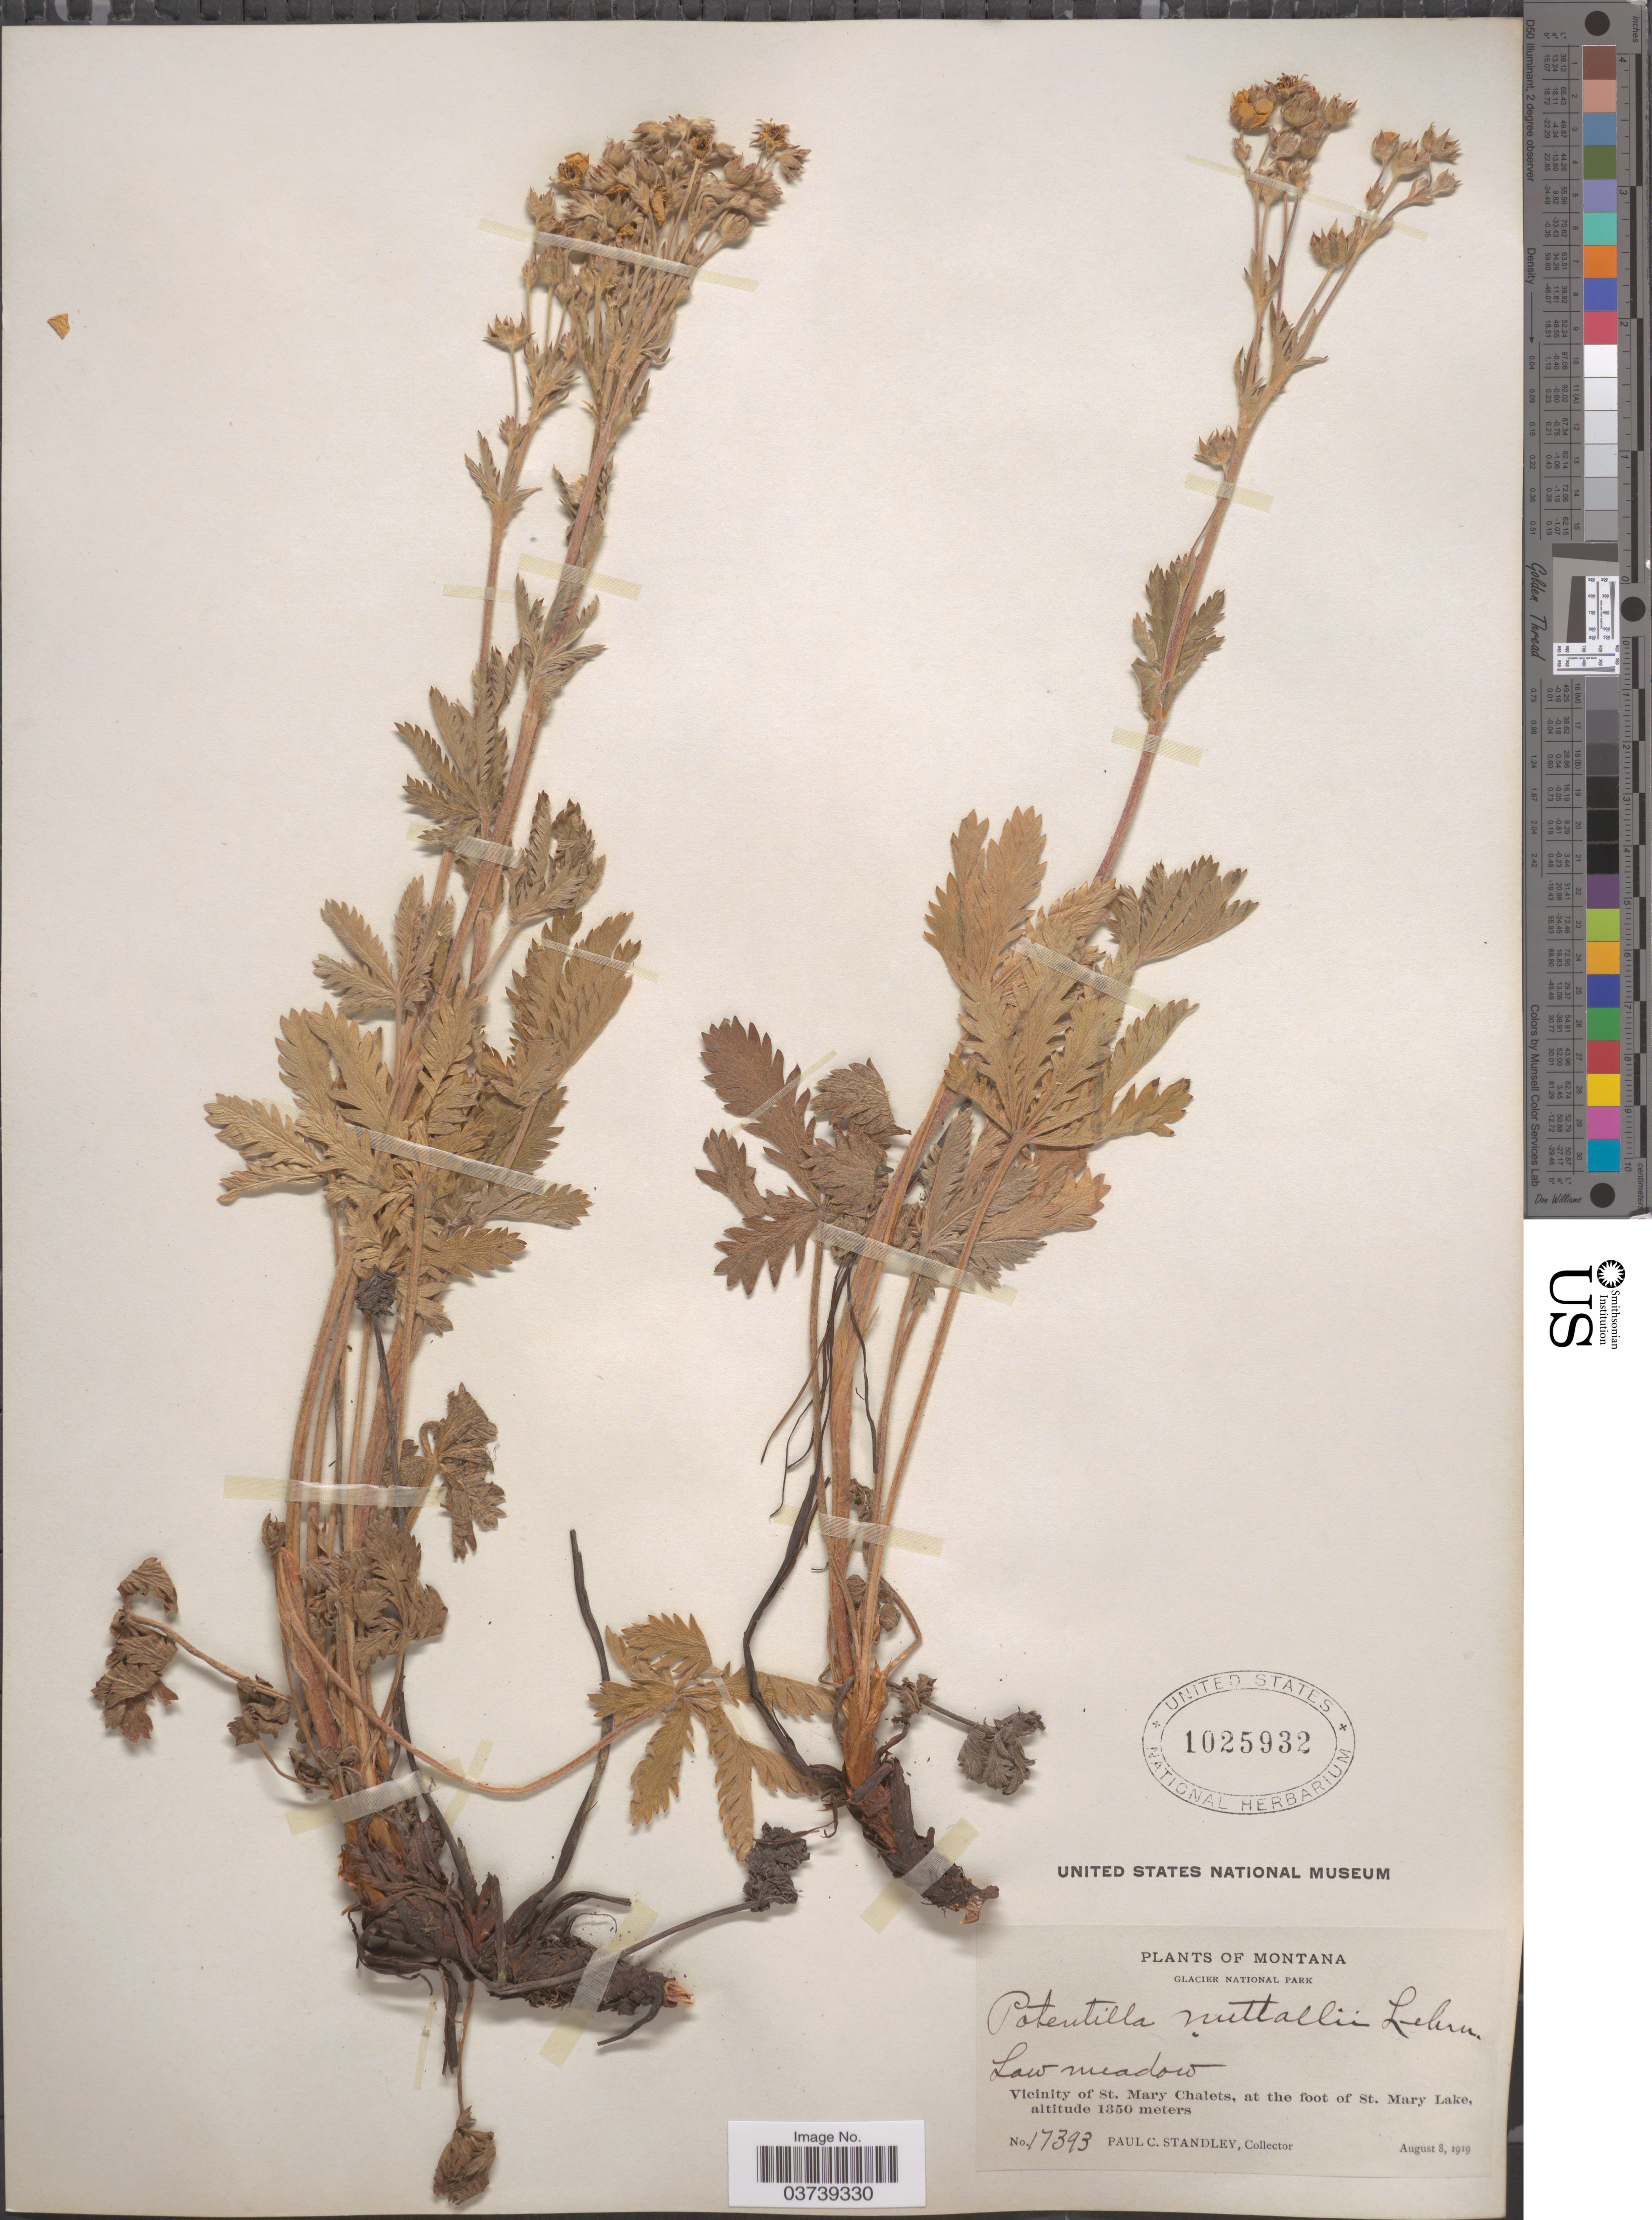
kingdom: Plantae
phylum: Tracheophyta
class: Magnoliopsida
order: Rosales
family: Rosaceae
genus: Potentilla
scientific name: Potentilla gracilis var. fastigiata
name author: (Nutt.) S. Watson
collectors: P. C. Standley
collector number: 17393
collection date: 1919-08-08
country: United States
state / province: Montana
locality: Glacier National Park. Vicinity of St. Mary Chalets, at the foot of St. Mary Lake.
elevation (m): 1350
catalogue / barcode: US 1025932